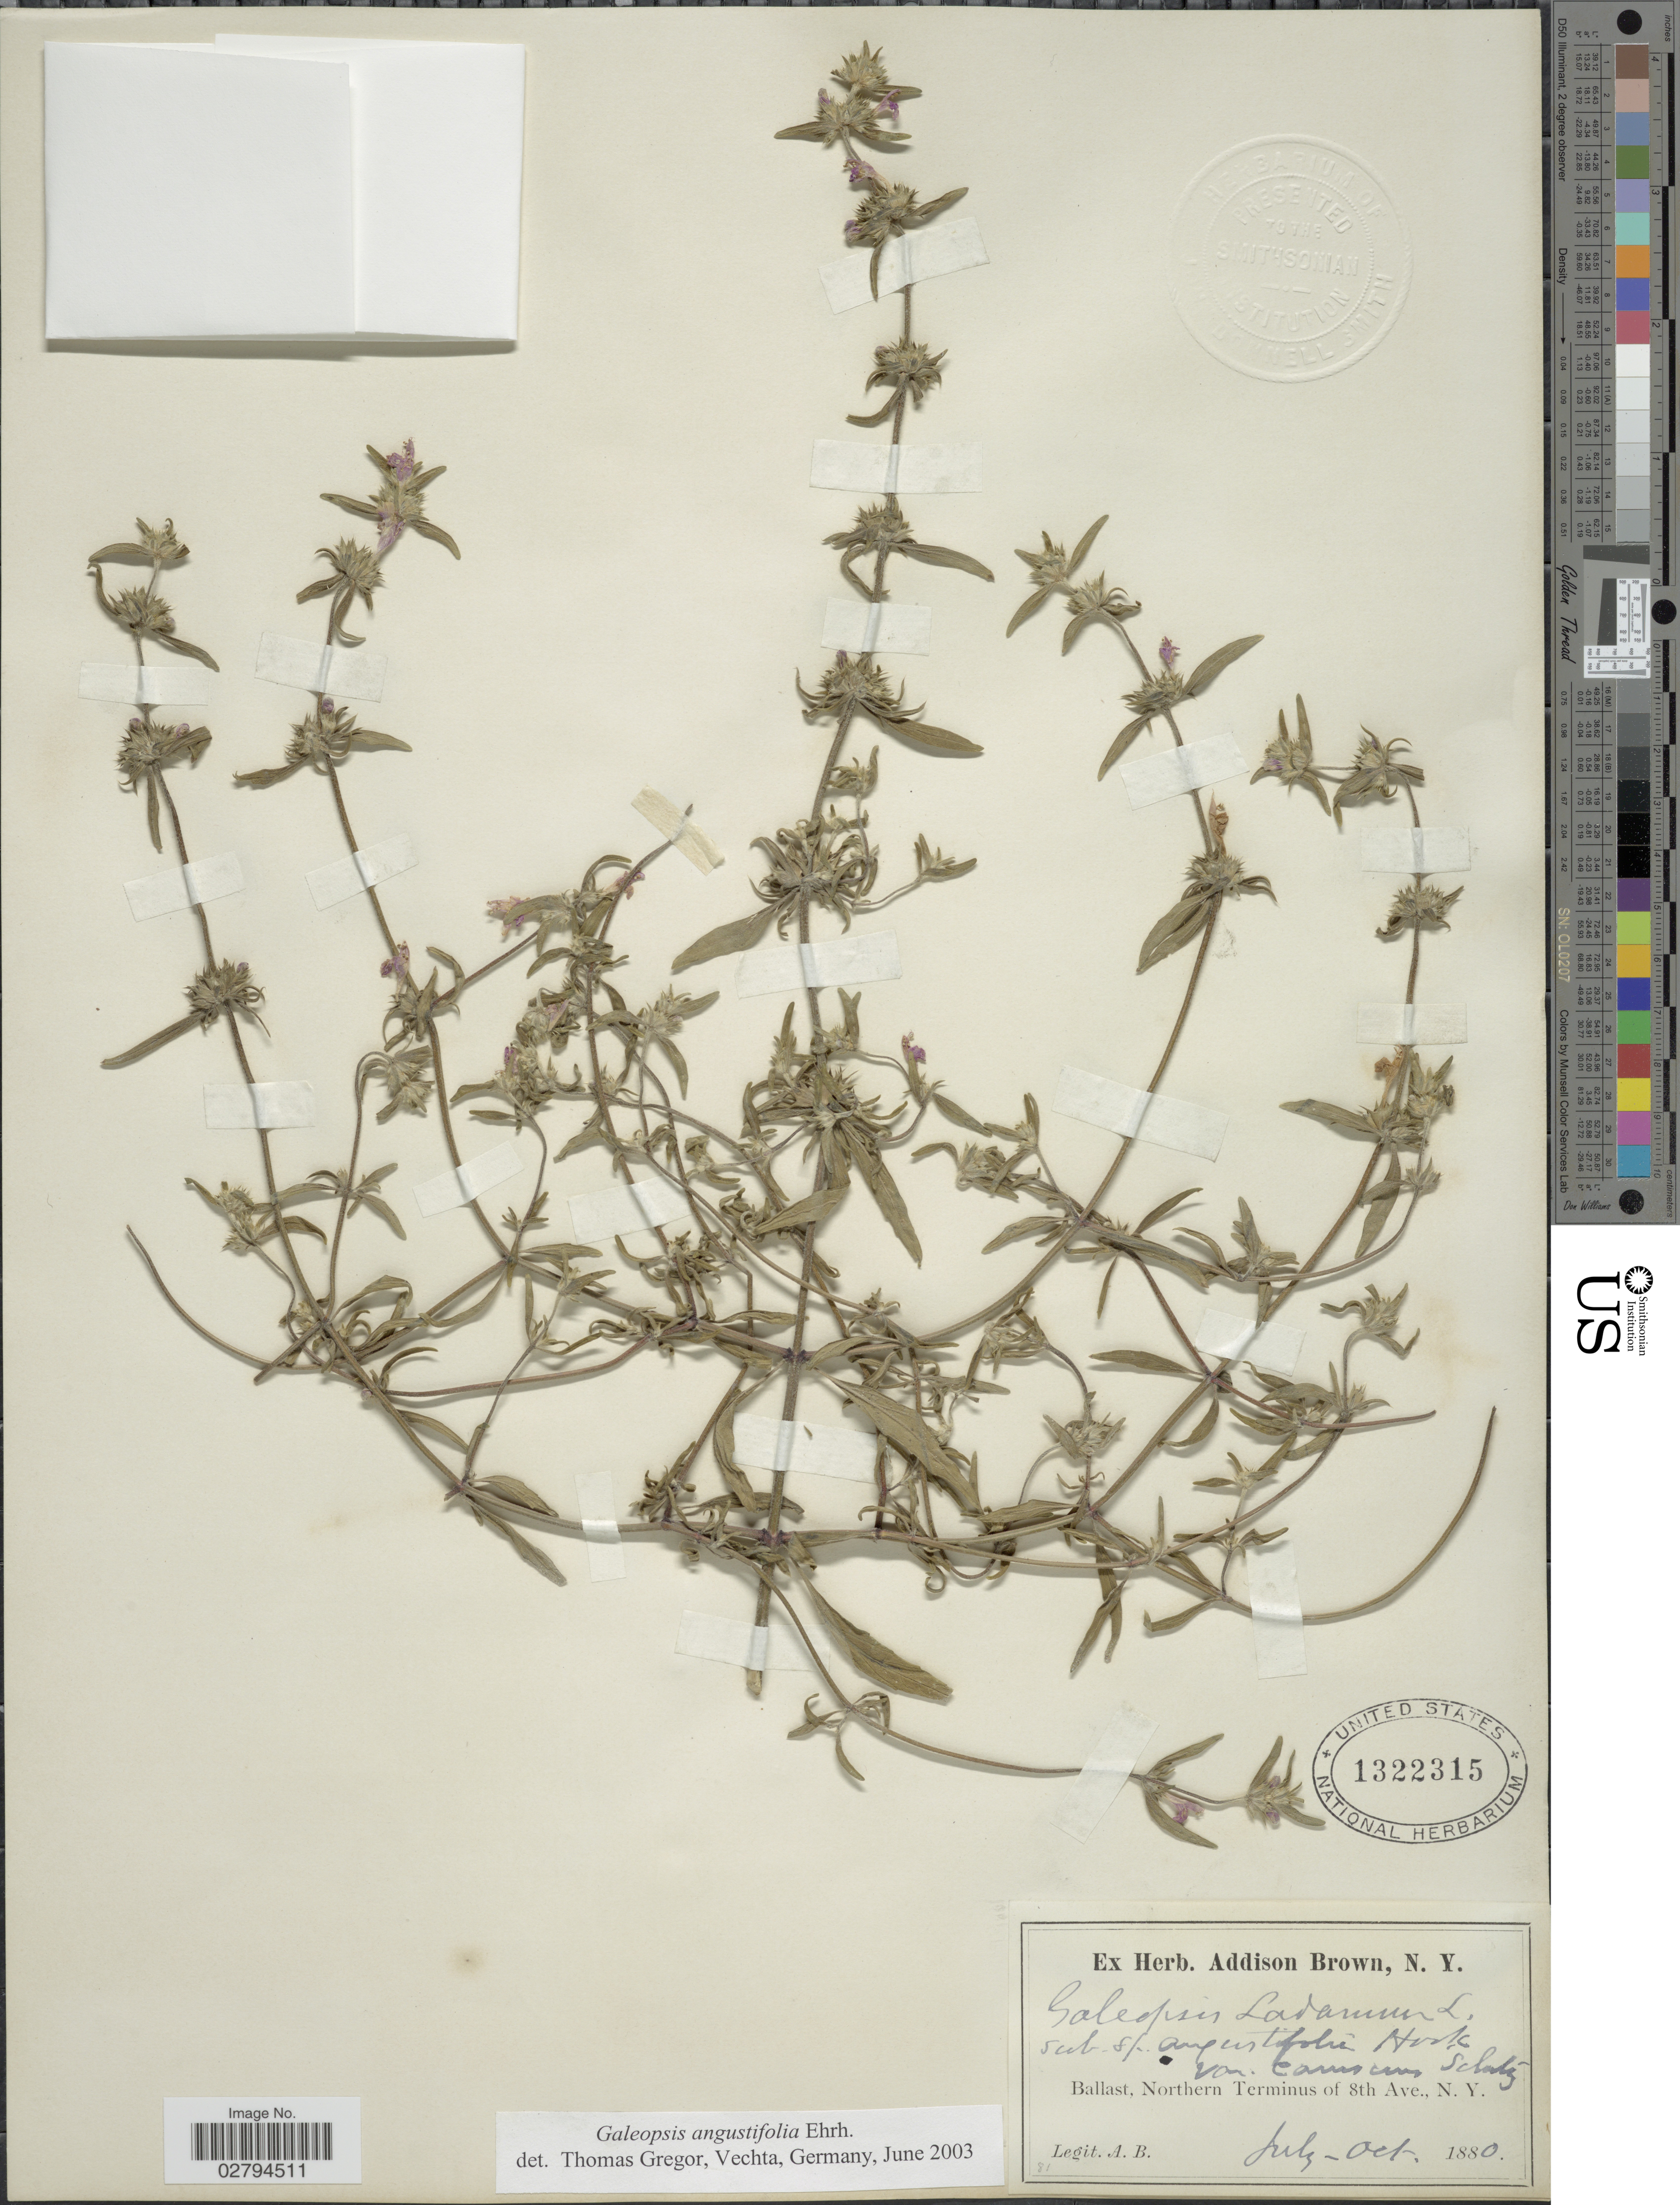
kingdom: Plantae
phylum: Tracheophyta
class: Magnoliopsida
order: Lamiales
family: Lamiaceae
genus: Galeopsis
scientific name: Galeopsis angustifolia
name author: Ehrh. ex Hoffm.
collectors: A. Brown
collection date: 1880-07/1880-10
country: United States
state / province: New York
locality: Ballast, Northern Terminus of 8th Ave.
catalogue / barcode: US 1322315